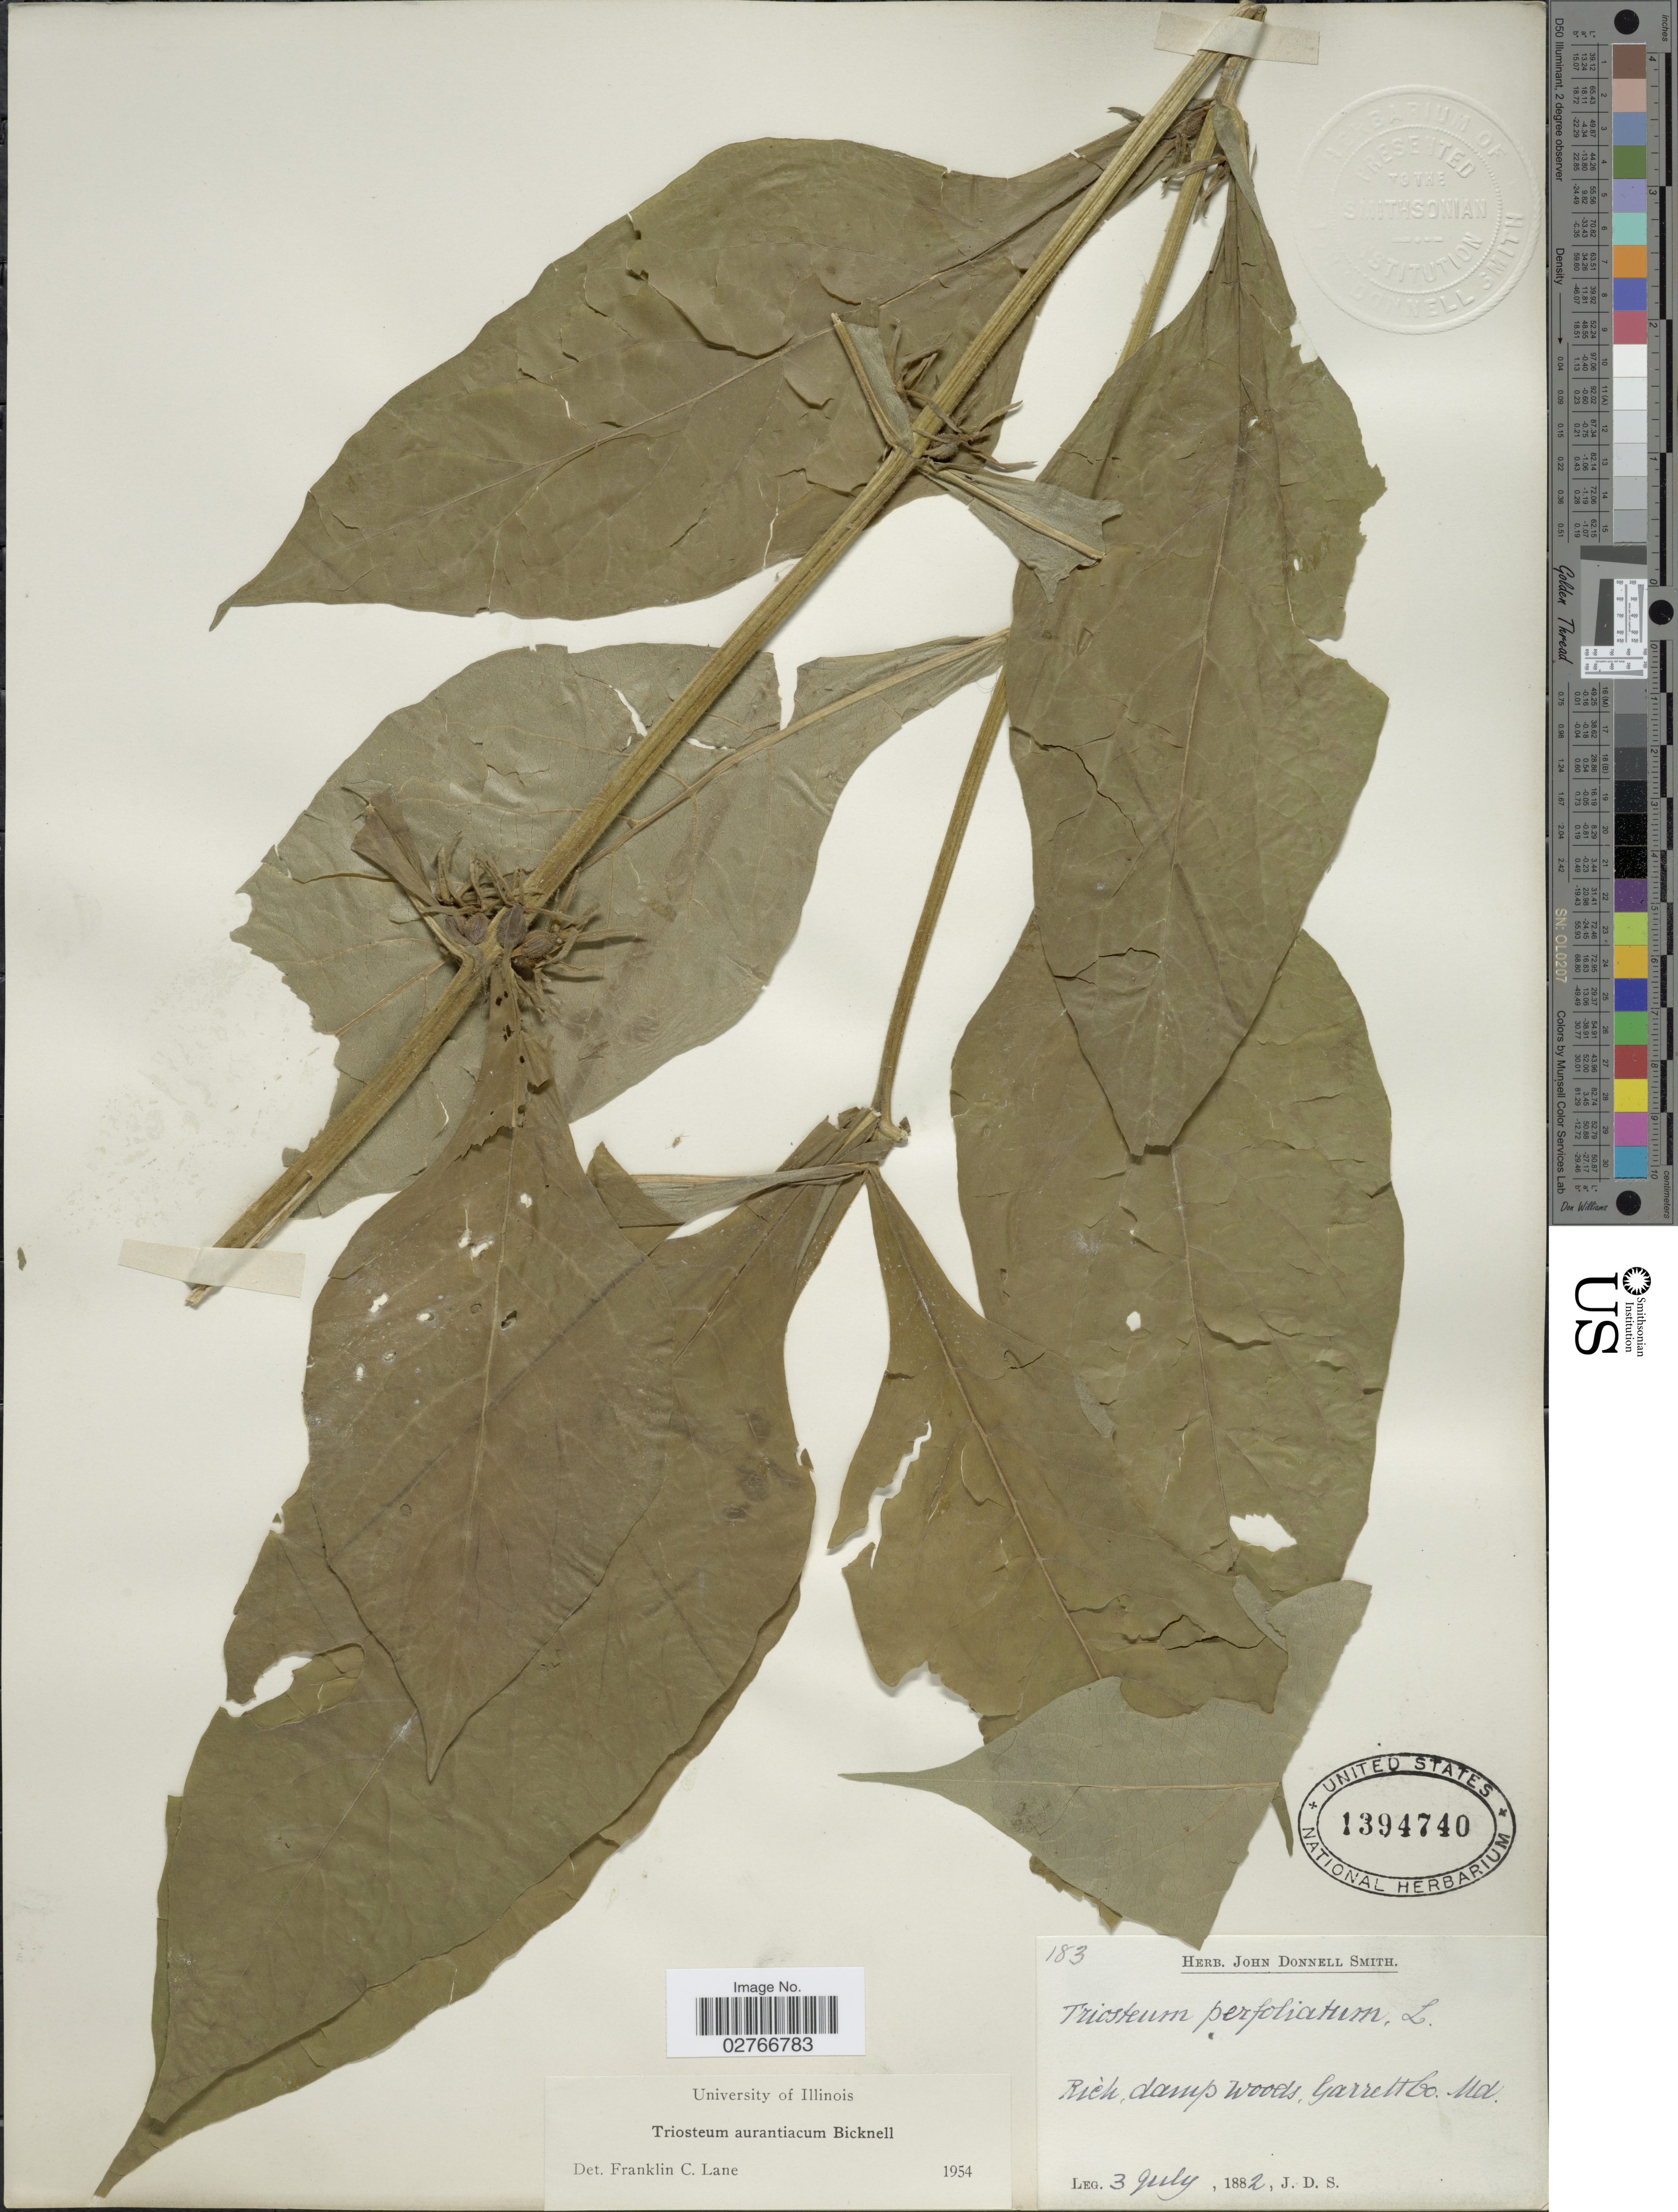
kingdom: Plantae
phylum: Tracheophyta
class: Magnoliopsida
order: Dipsacales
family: Caprifoliaceae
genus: Triosteum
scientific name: Triosteum aurantiacum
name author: E.P. Bicknell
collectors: J. Donnell Smith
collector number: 183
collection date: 1882-07-03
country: United States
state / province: Maryland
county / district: Garrett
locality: Garrett Co.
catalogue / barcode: US 1394740